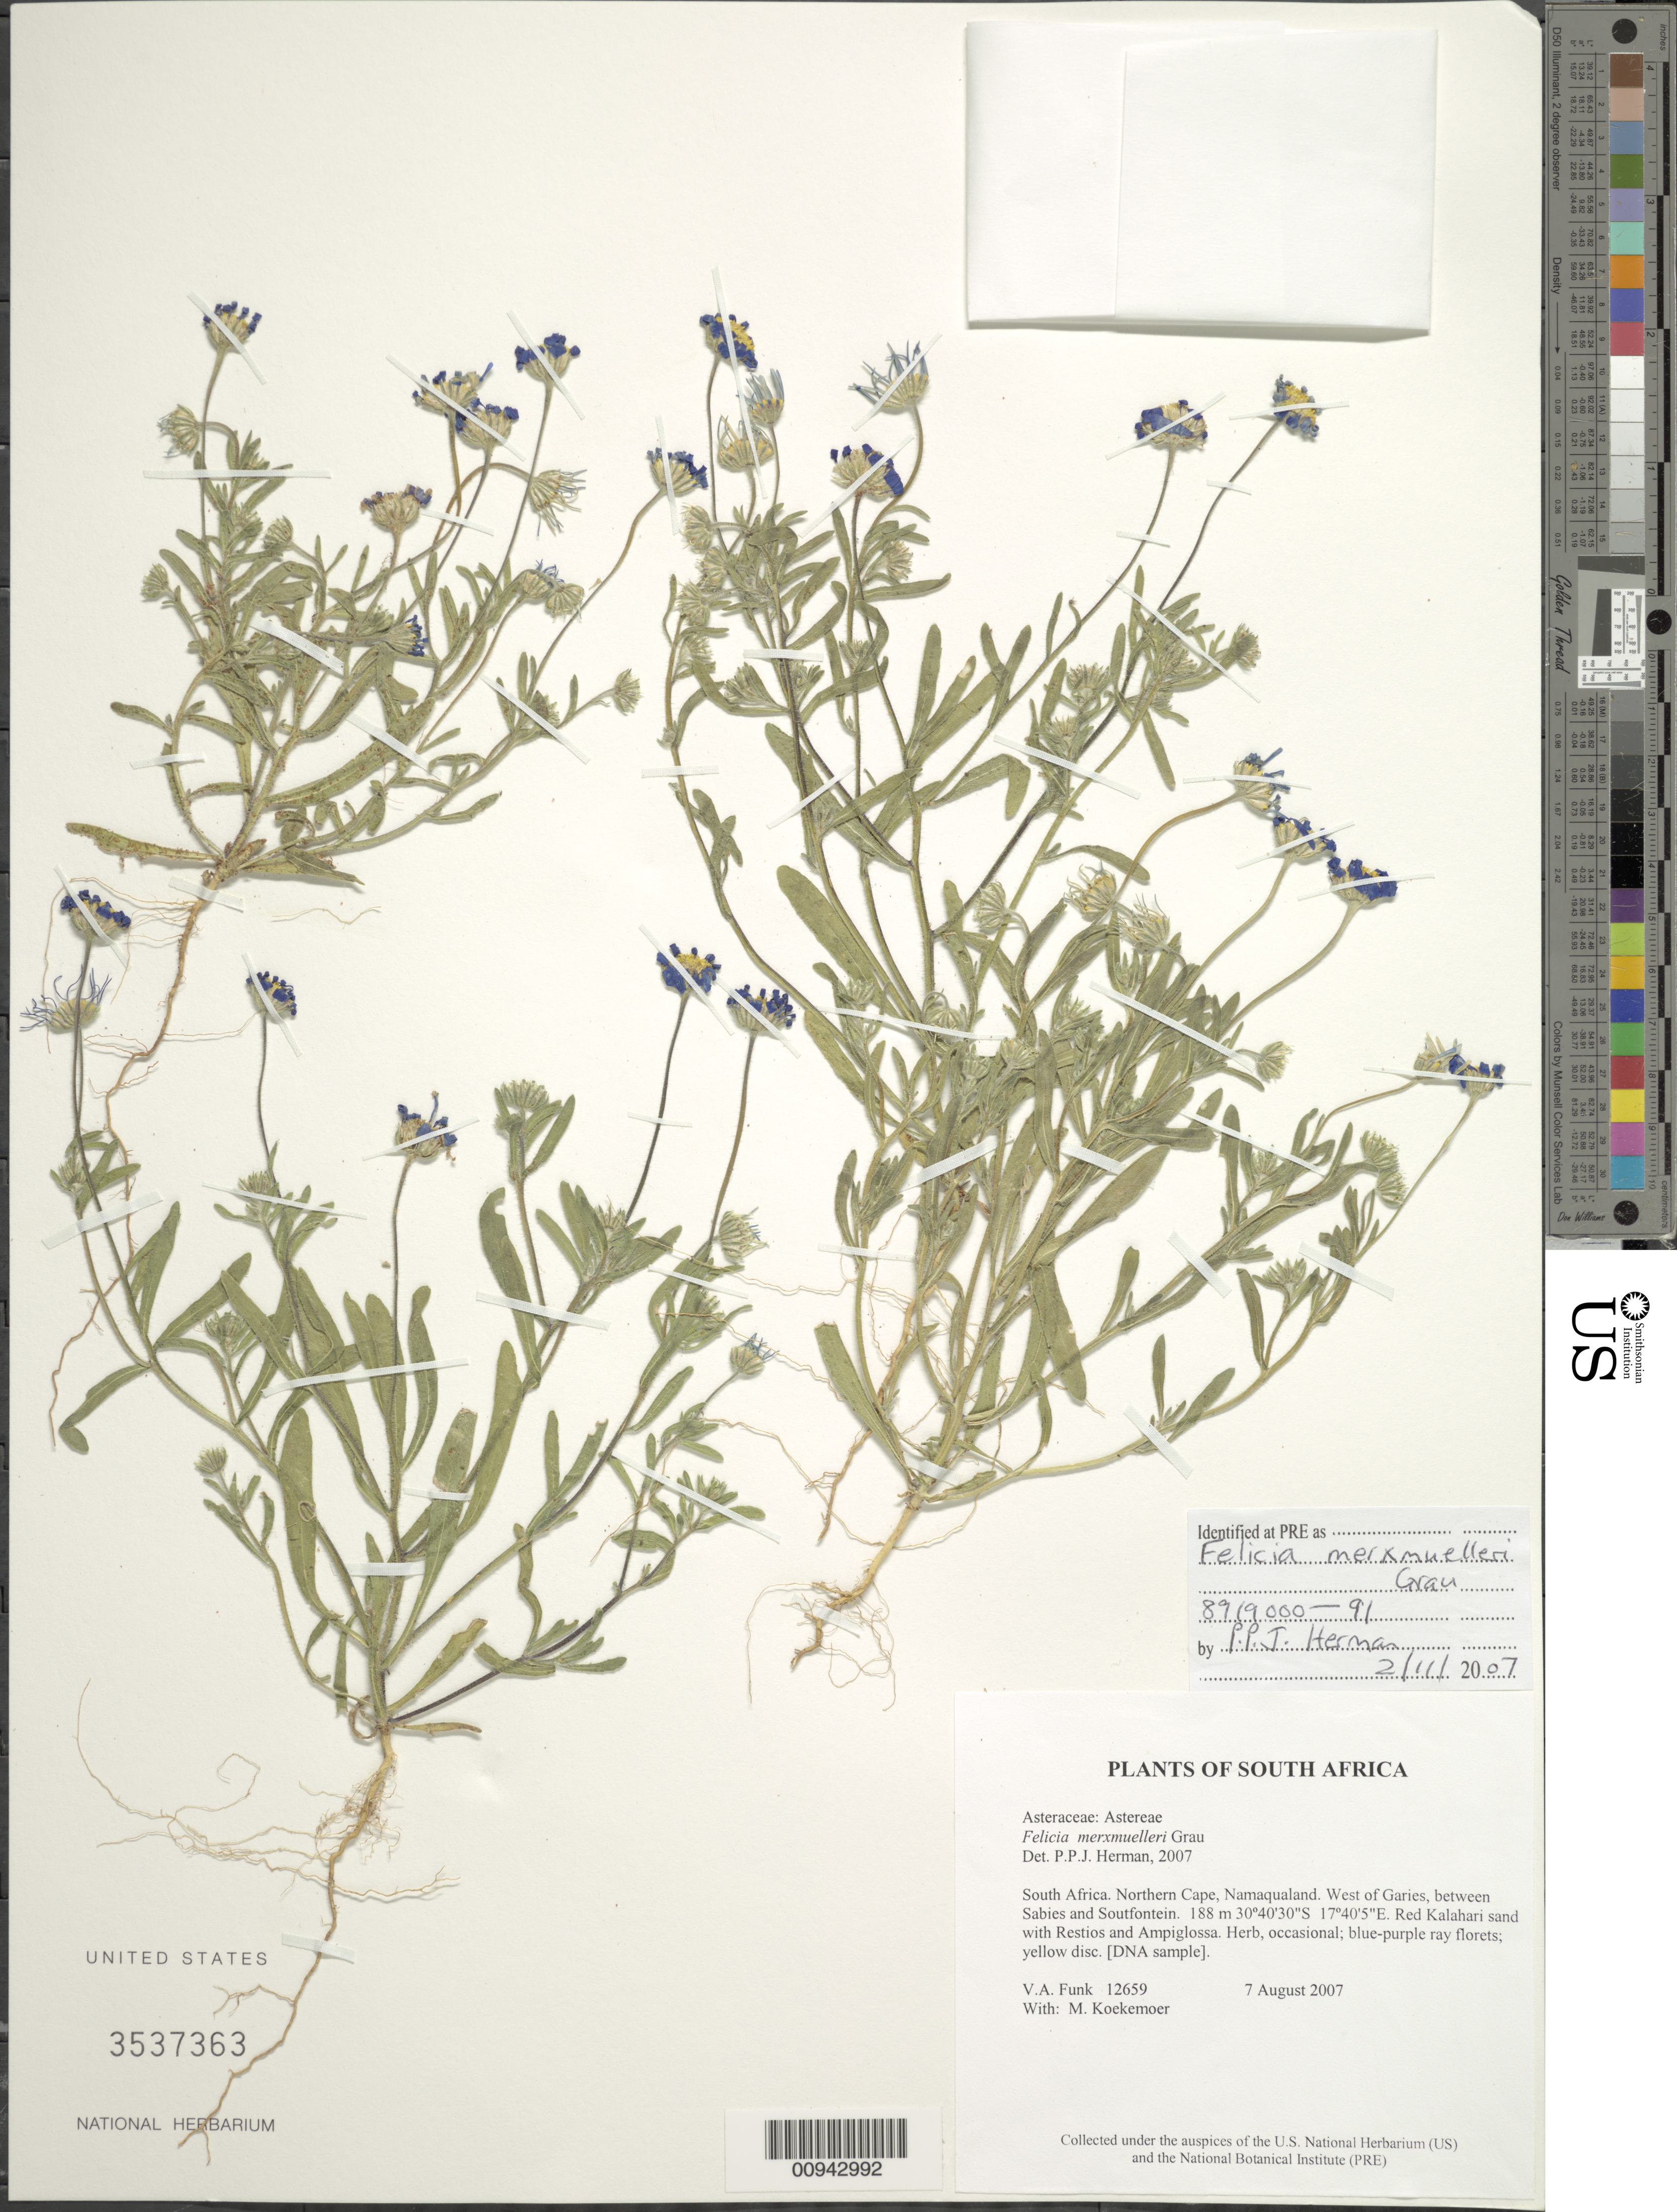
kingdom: Plantae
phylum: Tracheophyta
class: Magnoliopsida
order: Asterales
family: Asteraceae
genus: Felicia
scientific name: Felicia merxmelleri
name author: Grau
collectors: V. Funk & M. Koekemoer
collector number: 12659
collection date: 2007-08-07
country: South Africa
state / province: Northern Cape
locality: West of Garies, between Sabies and Soutfontein, Namaqualand.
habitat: Red Kalahari sand with Restios and Ampiglossa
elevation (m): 188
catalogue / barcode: US 3537363